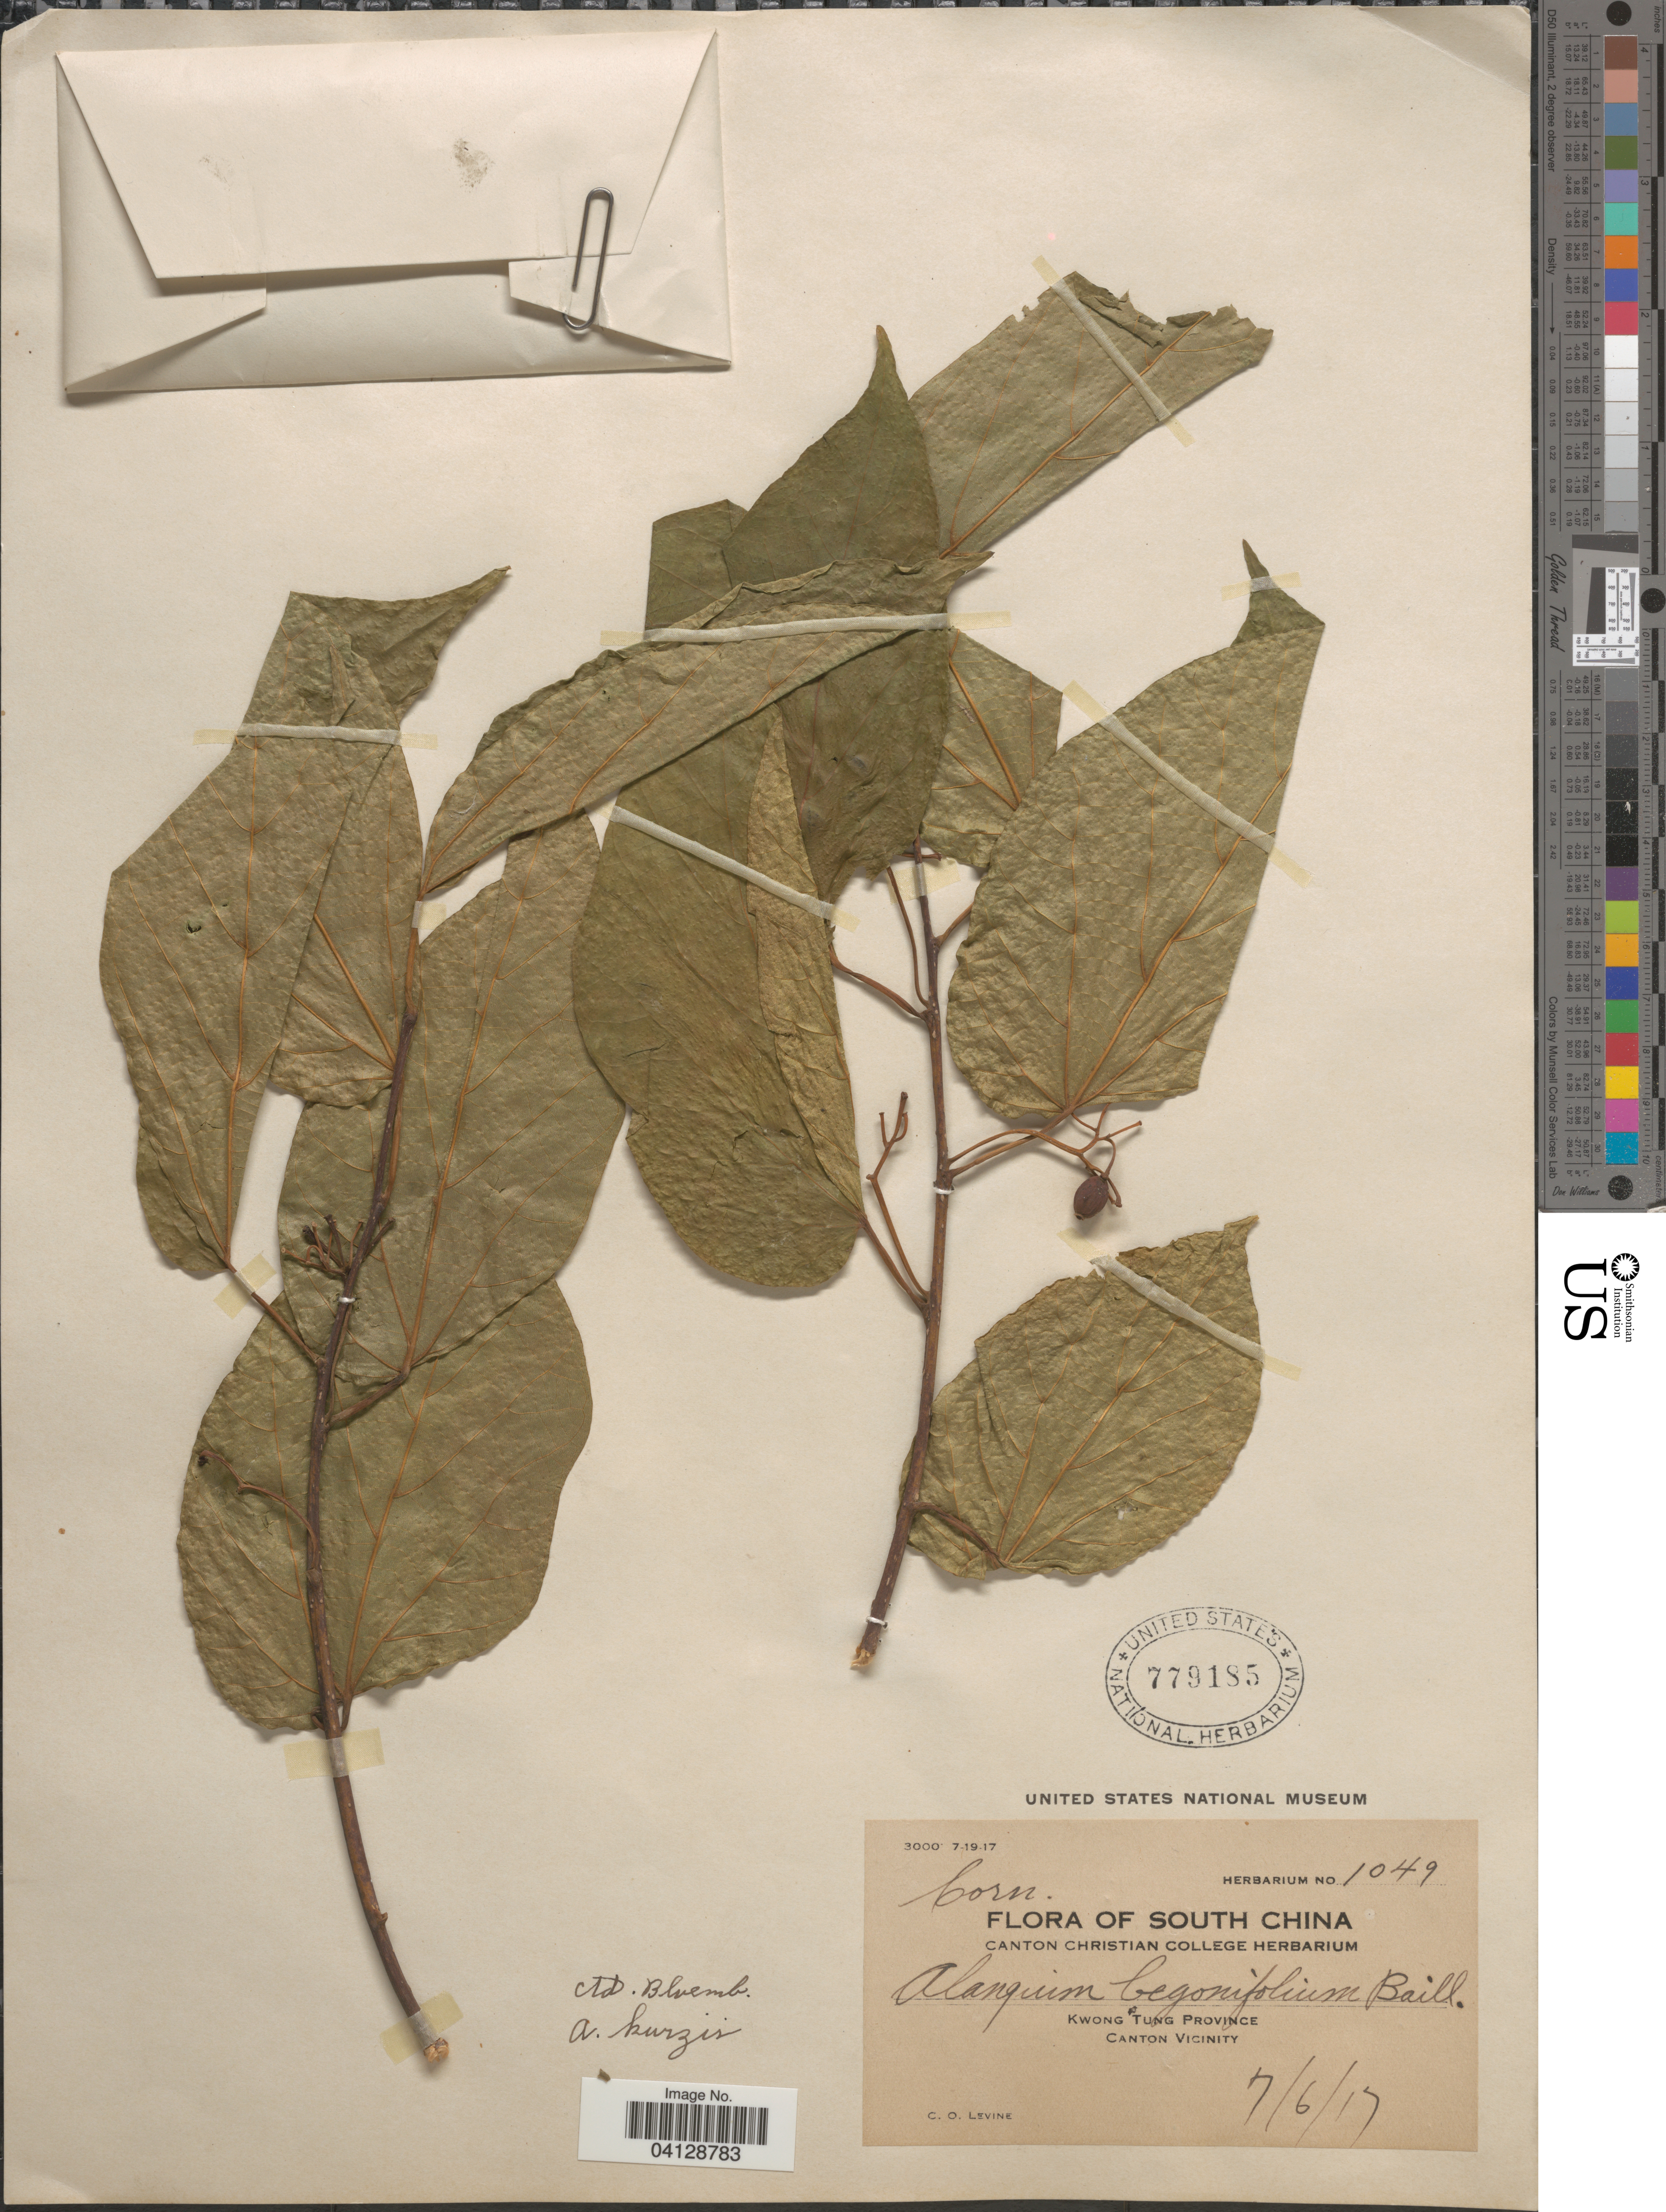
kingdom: Plantae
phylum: Tracheophyta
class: Magnoliopsida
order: Cornales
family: Cornaceae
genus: Alangium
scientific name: Alangium kurzii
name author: Craib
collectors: C. O. Levine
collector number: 1049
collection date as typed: Transcribed d/m/y: 7/6/17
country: China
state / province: Guangdong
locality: South China. Kwong Tung Province. Canton Vicinity.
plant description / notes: Fruit temporarily sampled for micro-CT scanning.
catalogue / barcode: US 779185